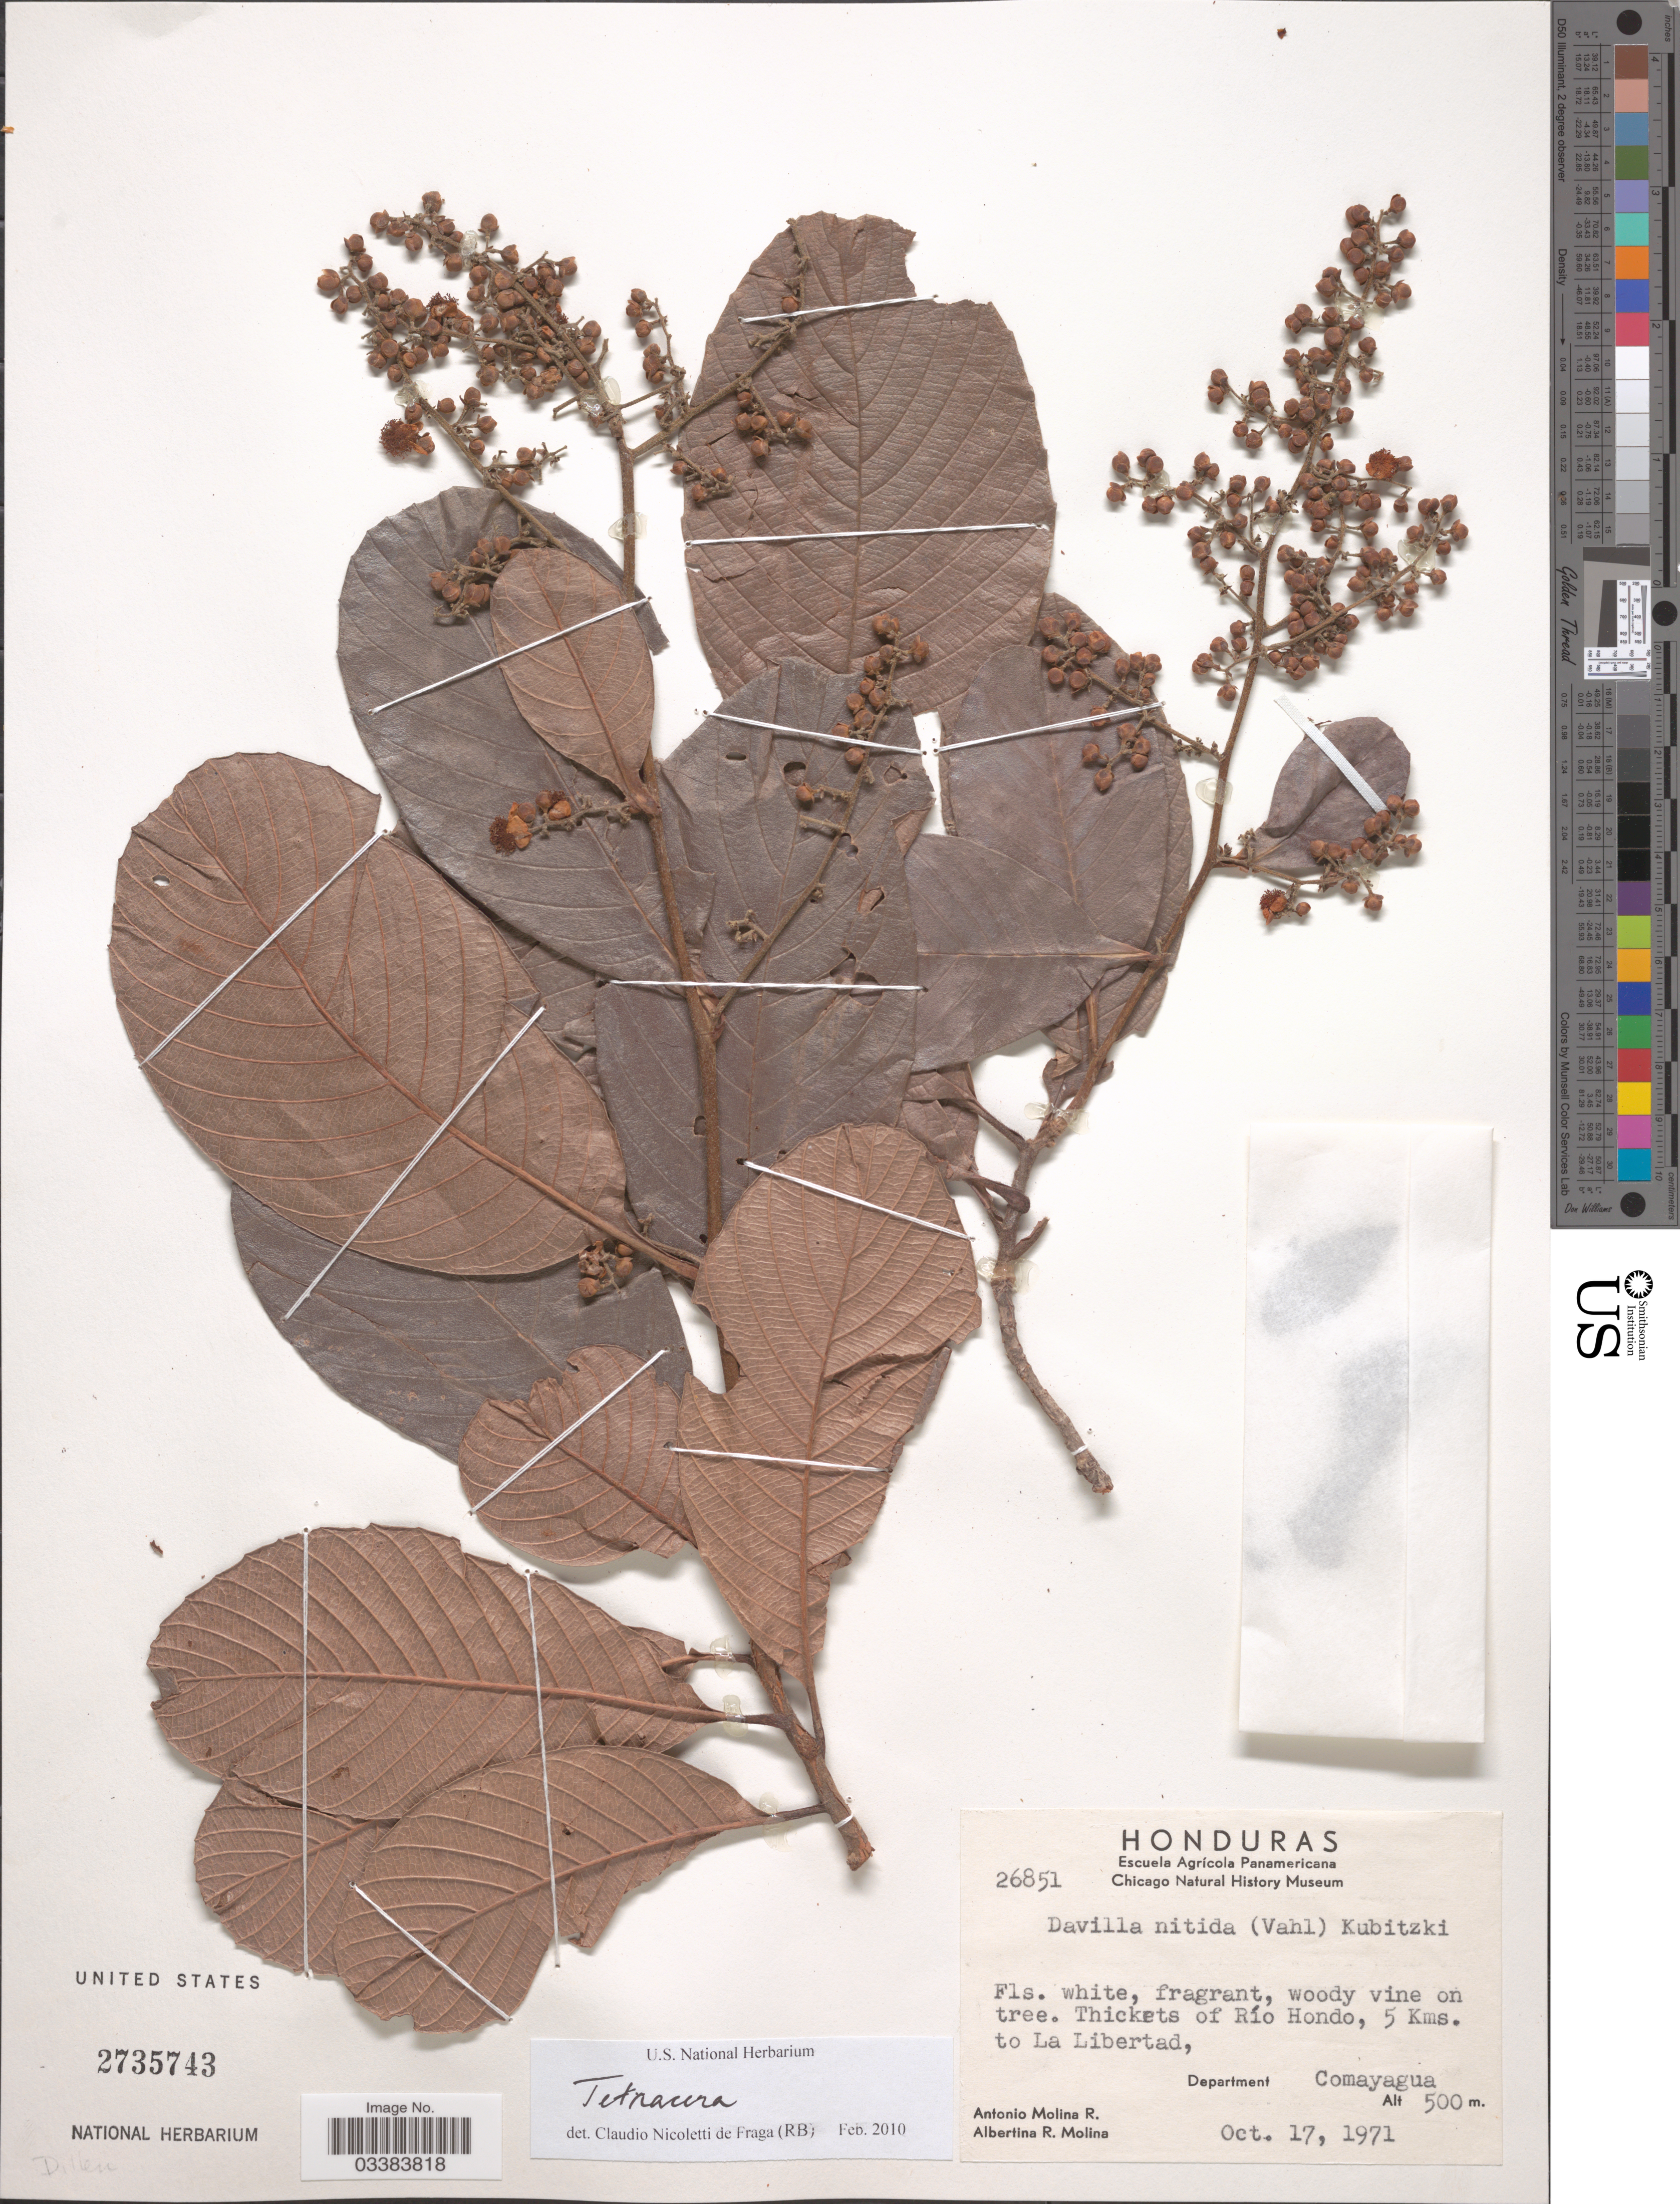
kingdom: Plantae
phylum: Tracheophyta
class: Magnoliopsida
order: Dilleniales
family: Dilleniaceae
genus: Tetracera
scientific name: Tetracera sp.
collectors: A. Molina R. & A. R. Molina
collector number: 26851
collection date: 1971-10-17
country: Honduras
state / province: Comayagua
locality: Thickets of Río Hondo, 5 Kms. to La Libertad, Department Comayagua.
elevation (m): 500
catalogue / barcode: US 2735743